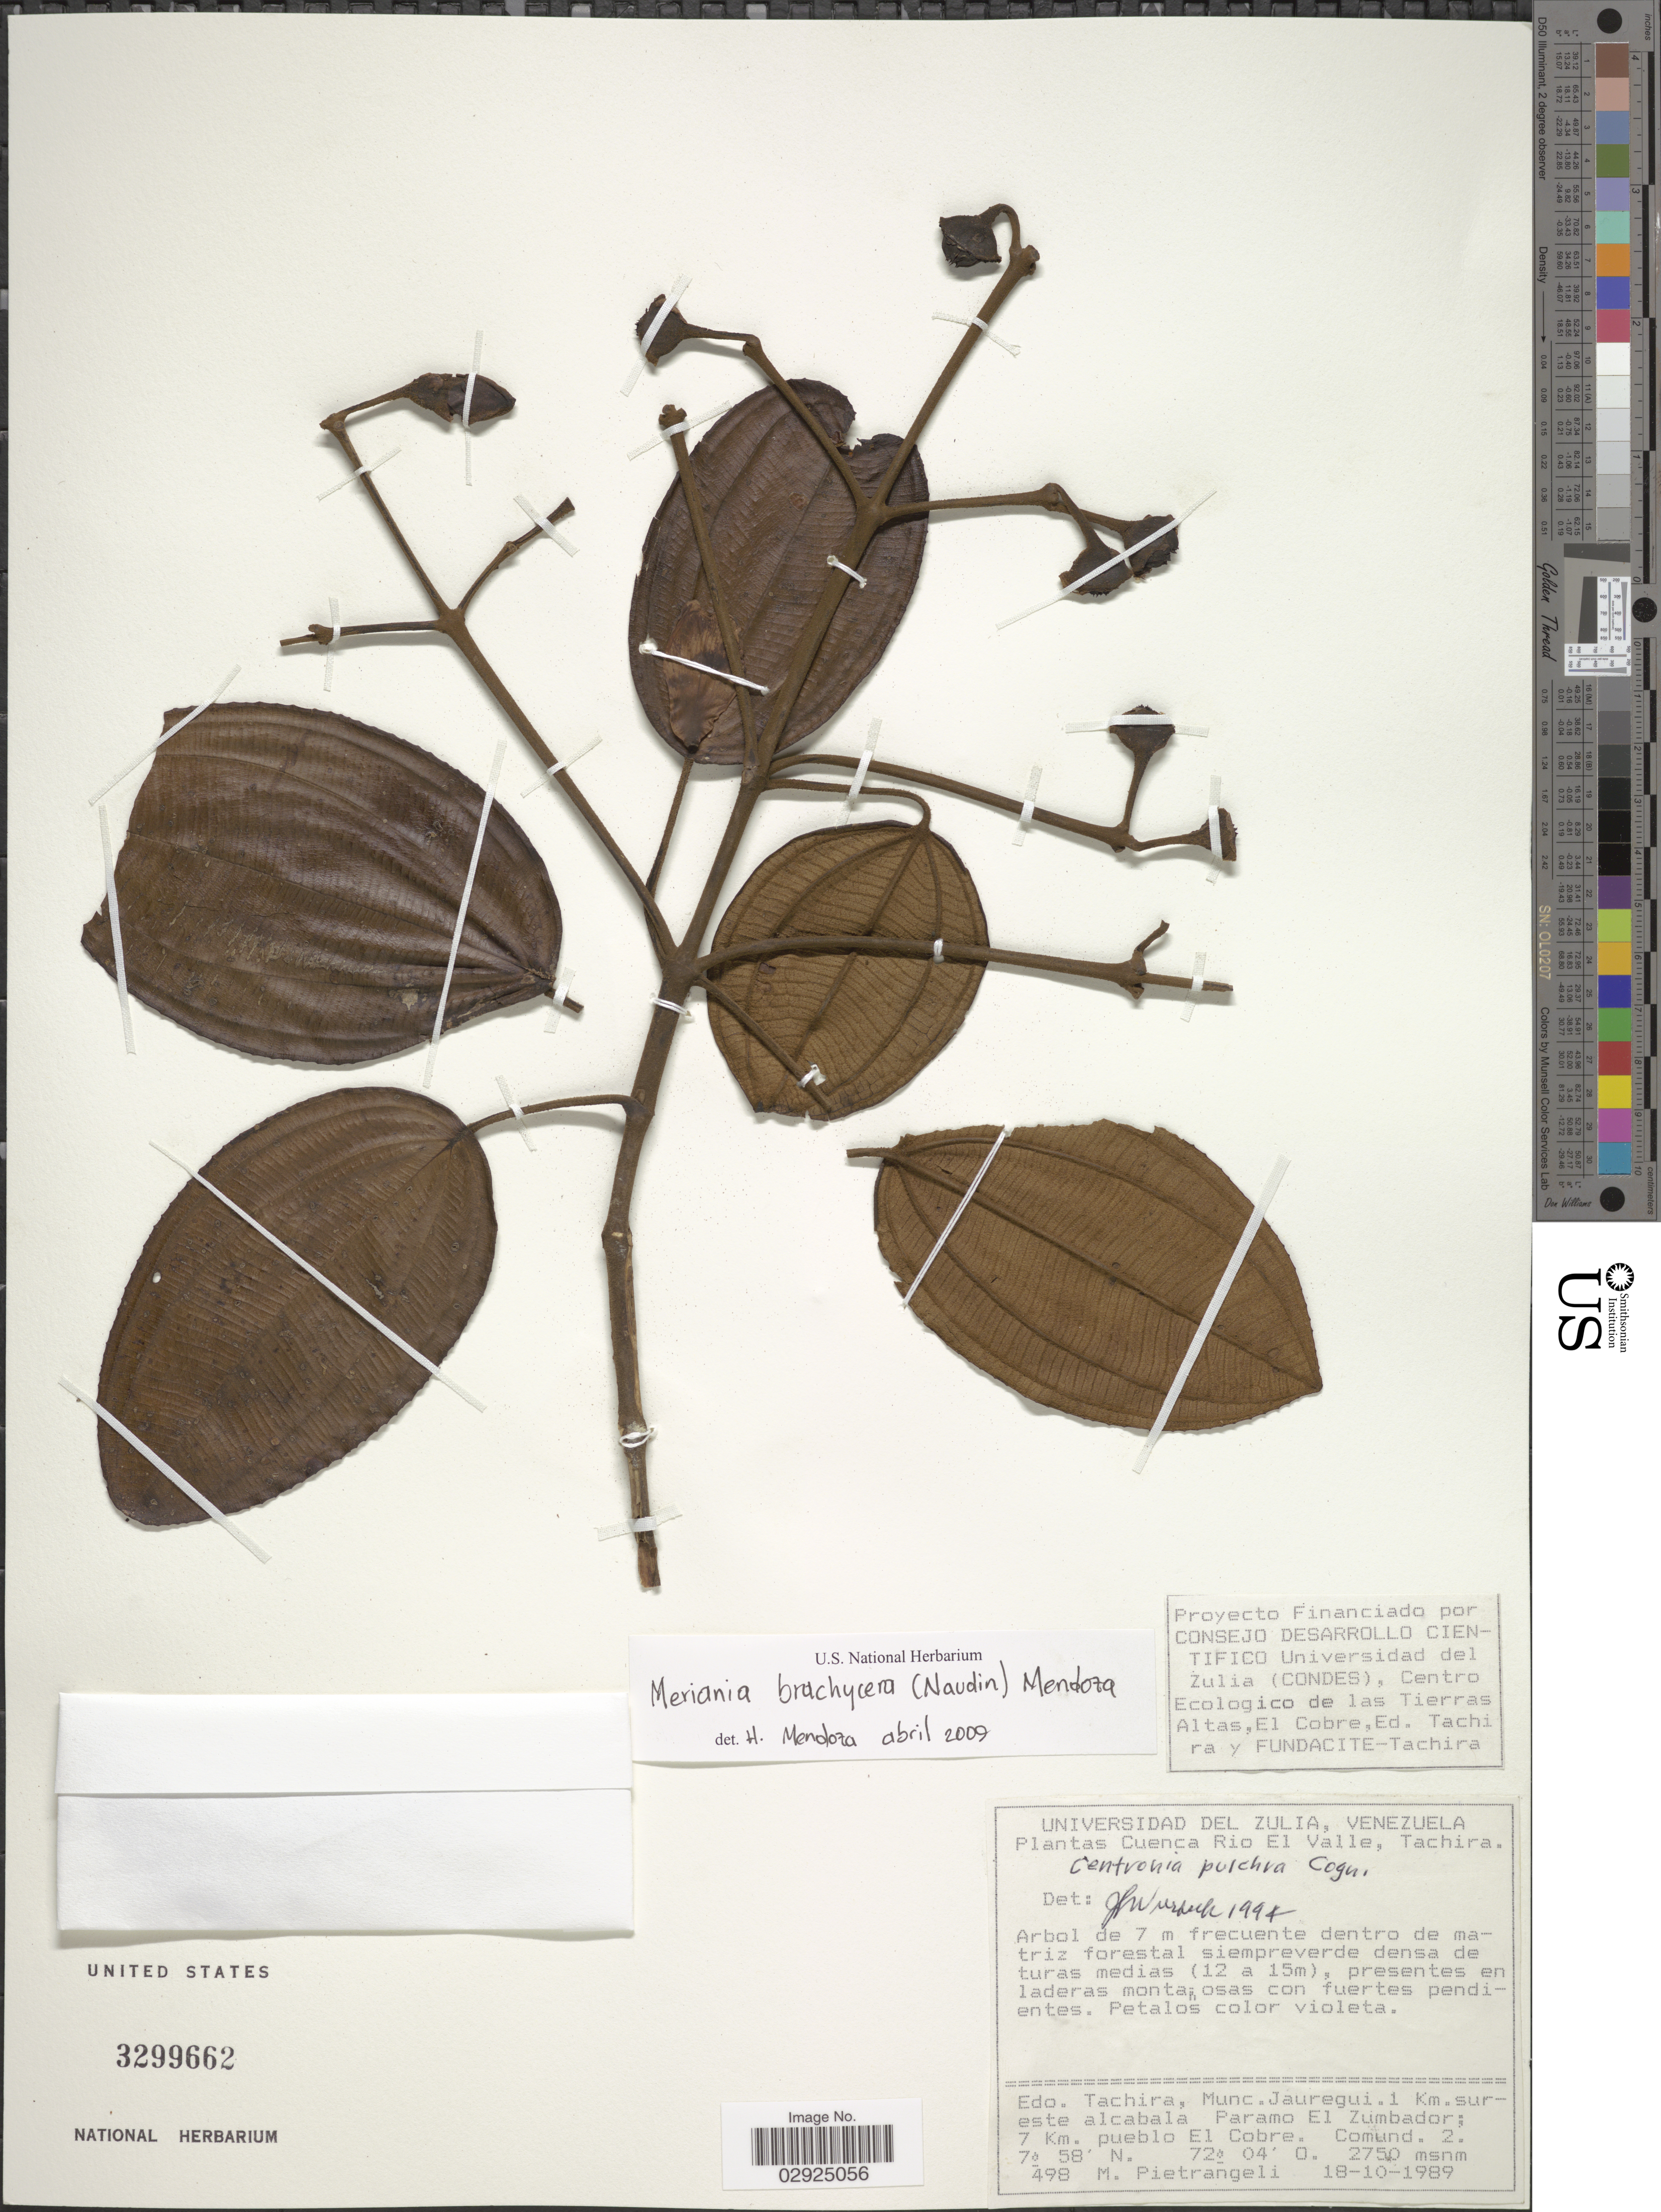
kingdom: Plantae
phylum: Tracheophyta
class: Magnoliopsida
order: Myrtales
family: Melastomataceae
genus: Meriania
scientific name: Meriania brachycera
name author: (Naudin) Humberto Mend. & Fern. Alonso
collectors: M. Pietrangeli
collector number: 498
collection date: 1989-10-18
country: Venezuela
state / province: Tachira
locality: Edo. Tachira, Munc. Jauregui, 1 Km. sureste alcabala Paramo El Zumbador: 7 Km. pueblo El Cobre.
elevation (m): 2750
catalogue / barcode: US 3299662